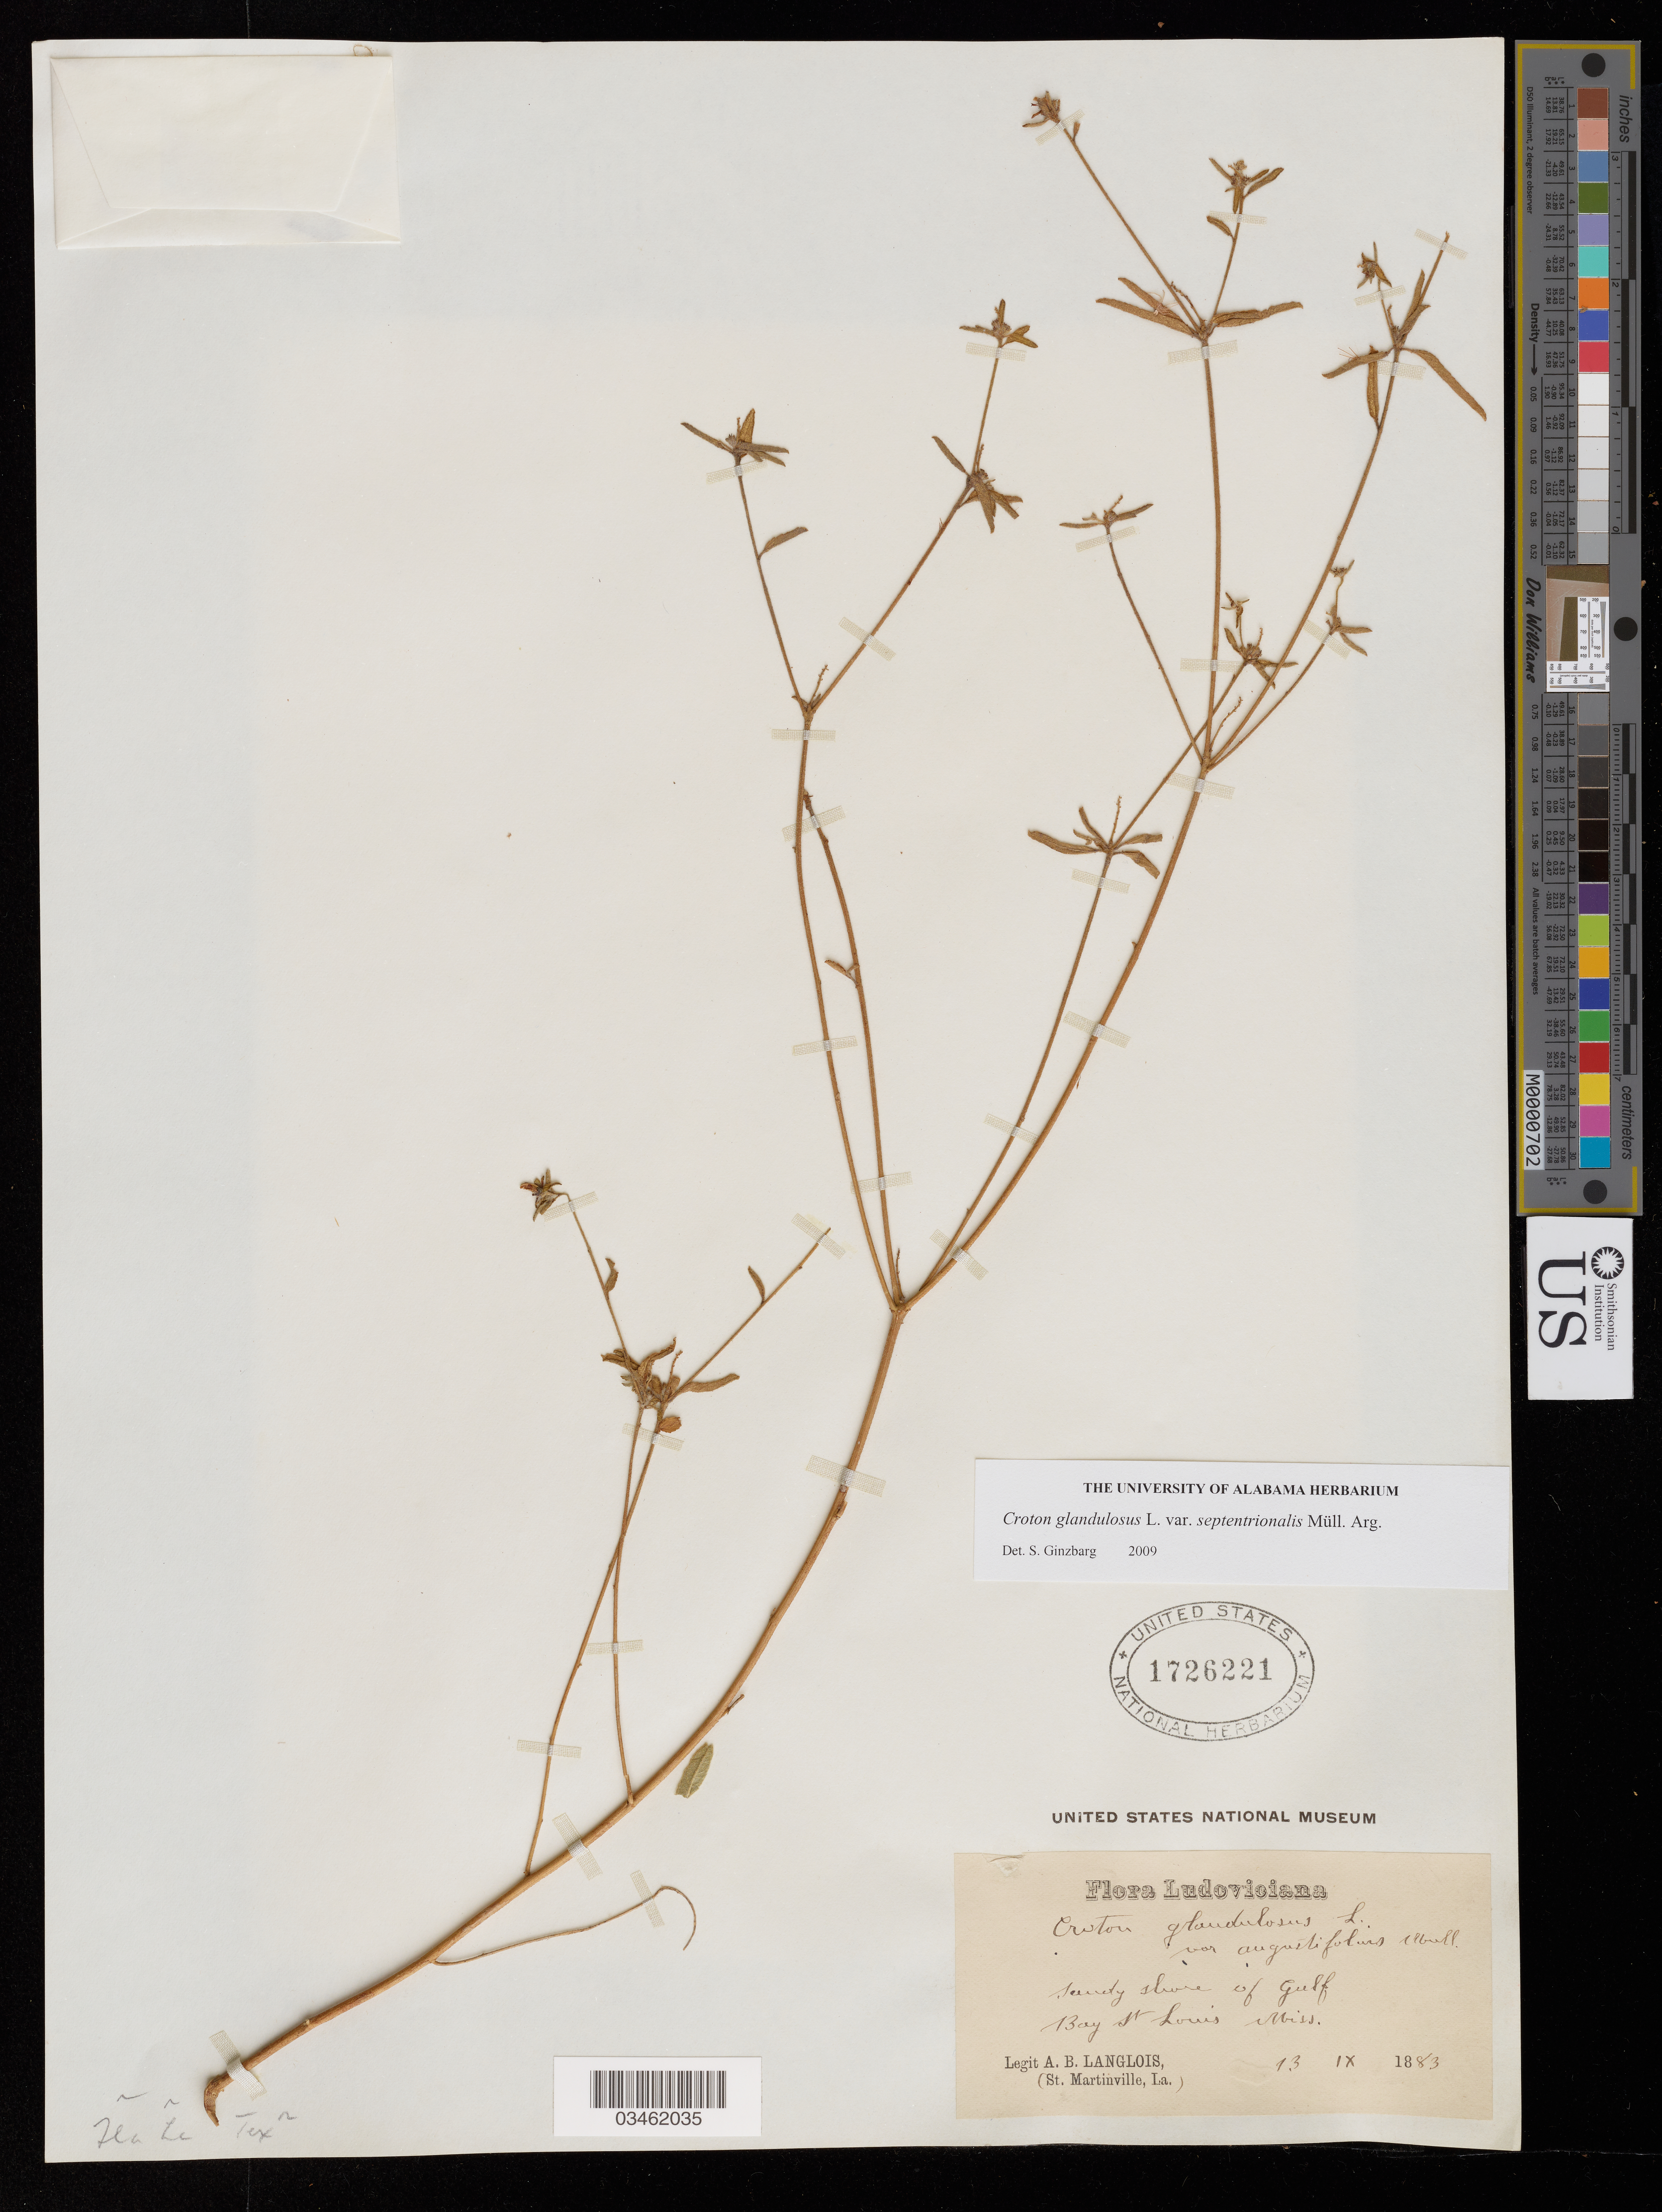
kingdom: Plantae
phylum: Tracheophyta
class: Magnoliopsida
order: Malpighiales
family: Euphorbiaceae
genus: Croton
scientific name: Croton glandulosus var. septentrionalis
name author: Müll. Arg.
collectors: A. Langlois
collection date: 1883-09-13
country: United States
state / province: Mississippi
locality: Ludoviciana. Sandy shore of Gulf Bay St. Louis.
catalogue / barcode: US 1726221